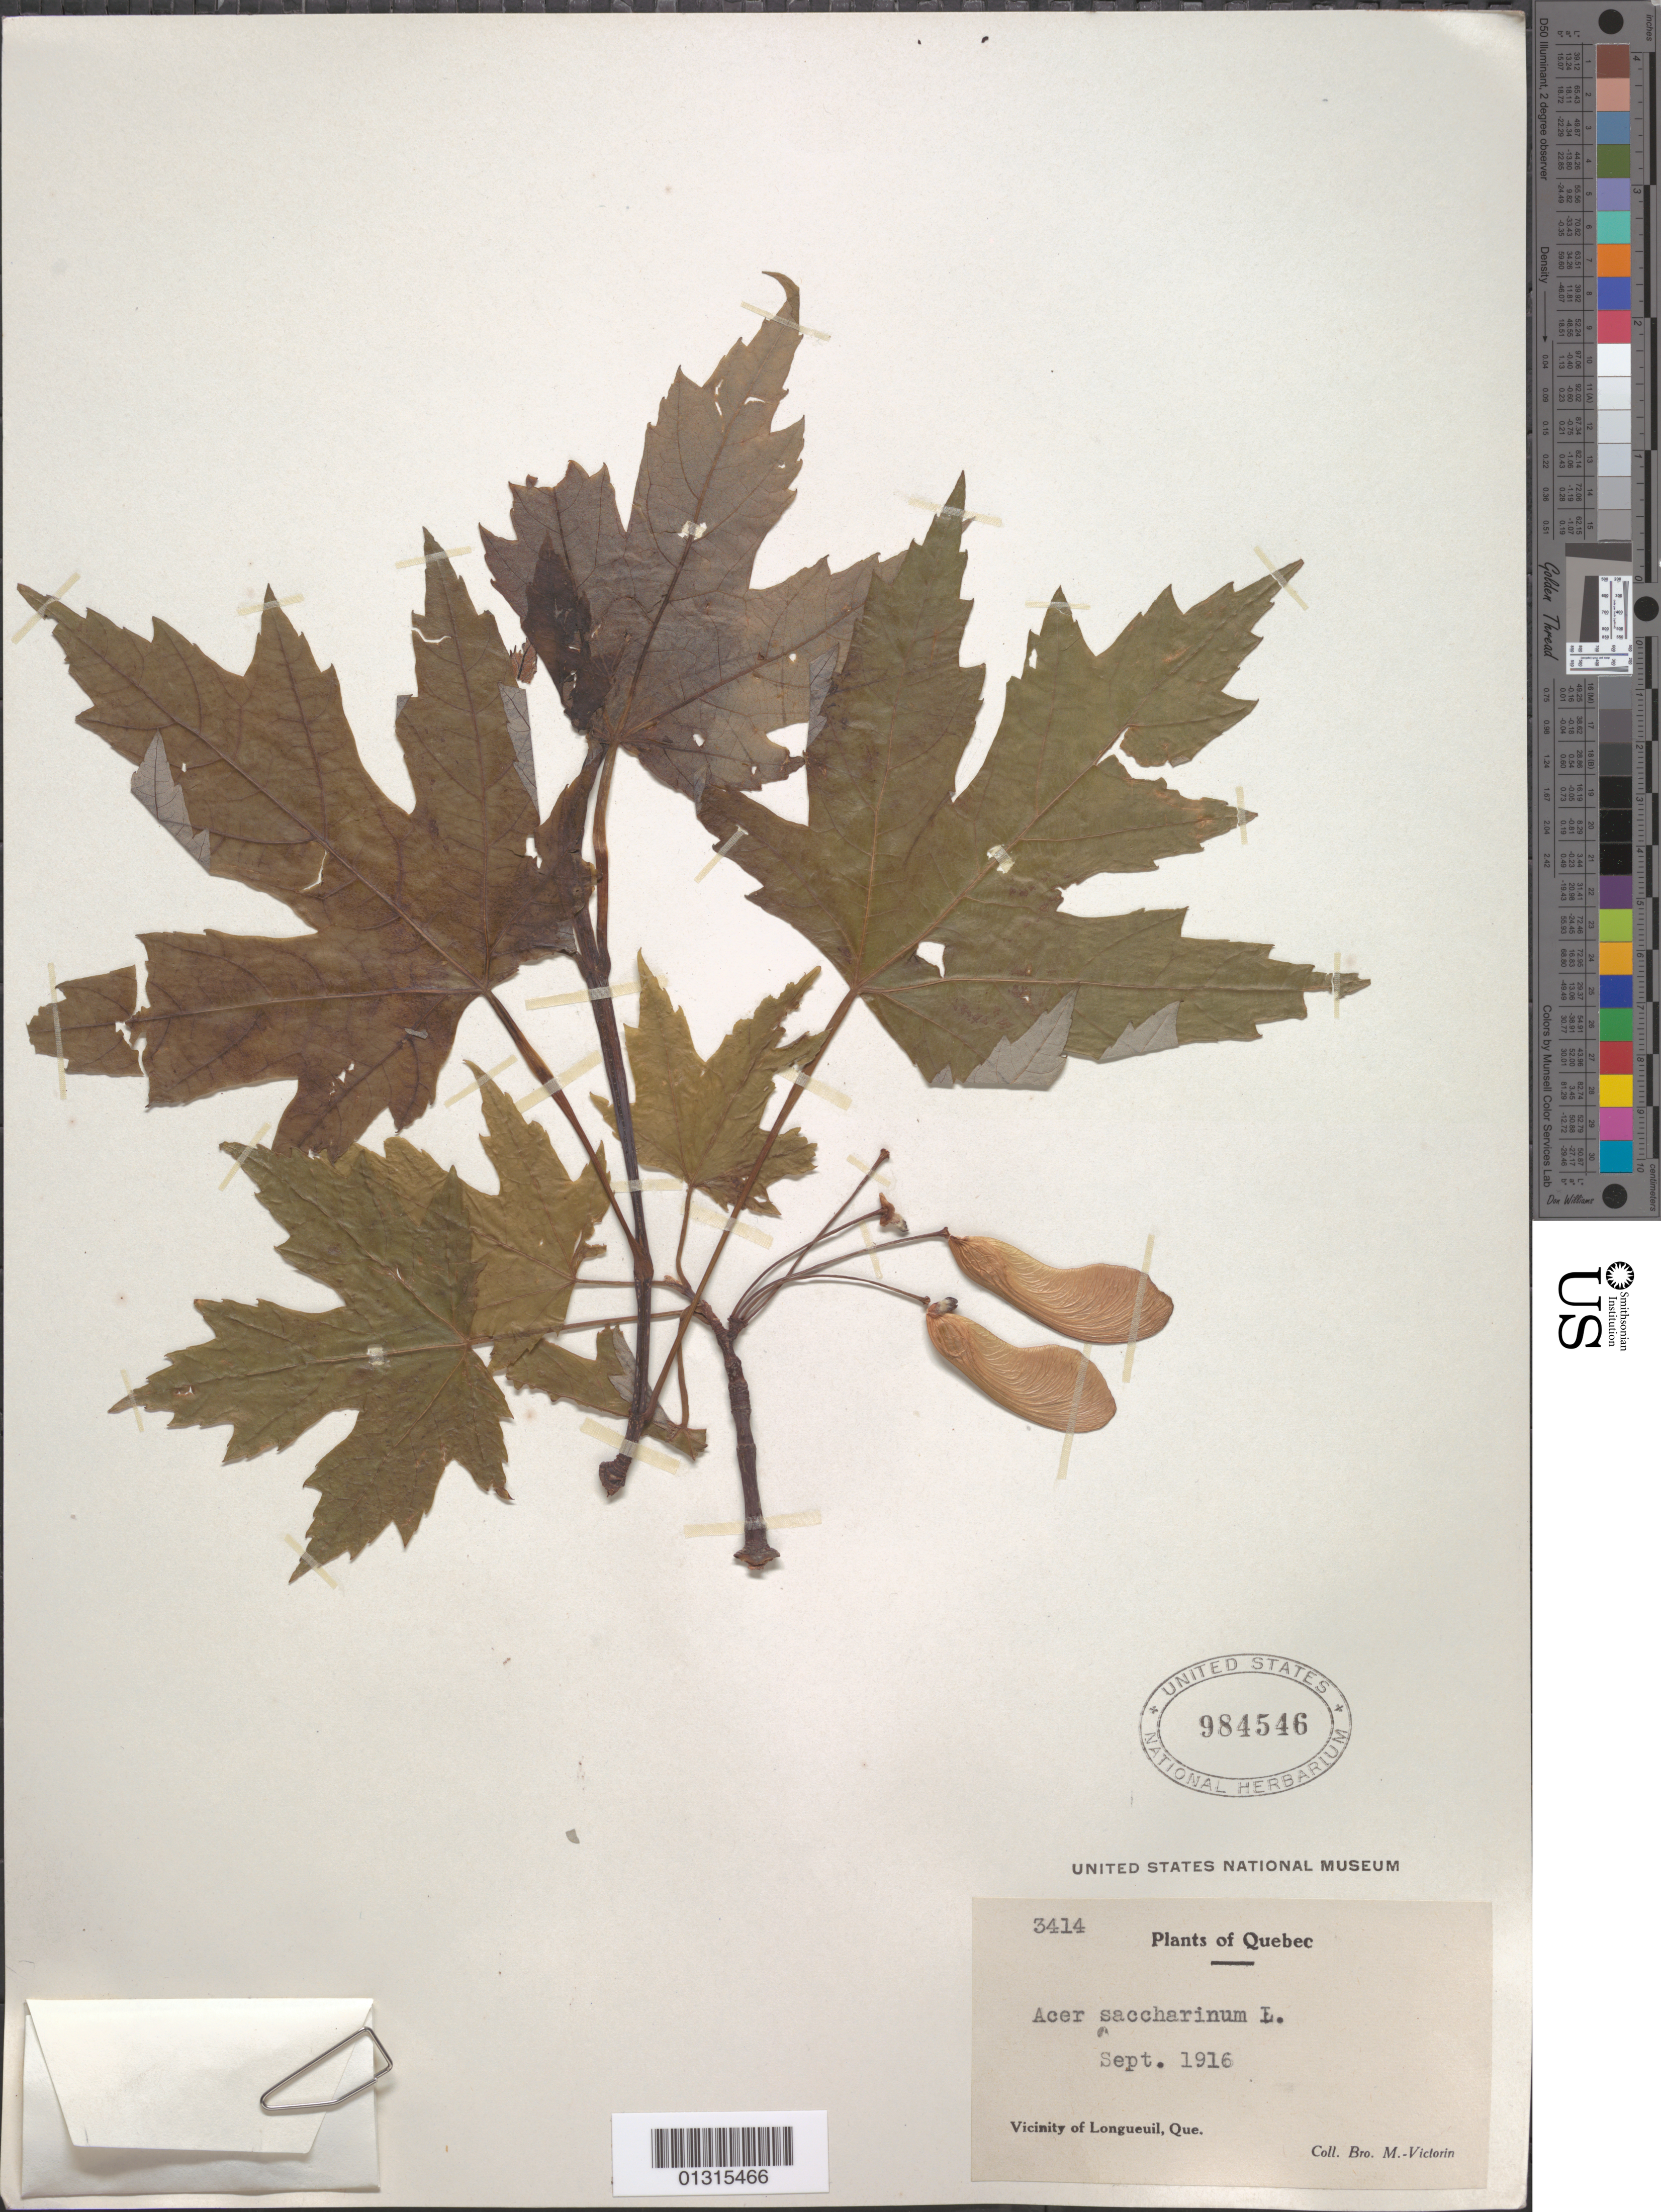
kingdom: Plantae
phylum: Tracheophyta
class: Magnoliopsida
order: Sapindales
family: Sapindaceae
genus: Acer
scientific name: Acer saccharinum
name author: L.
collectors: Fr. Marie-Victorin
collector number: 3414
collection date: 1916-09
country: Canada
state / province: Quebec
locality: Longueuil vicinity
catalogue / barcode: US 984546